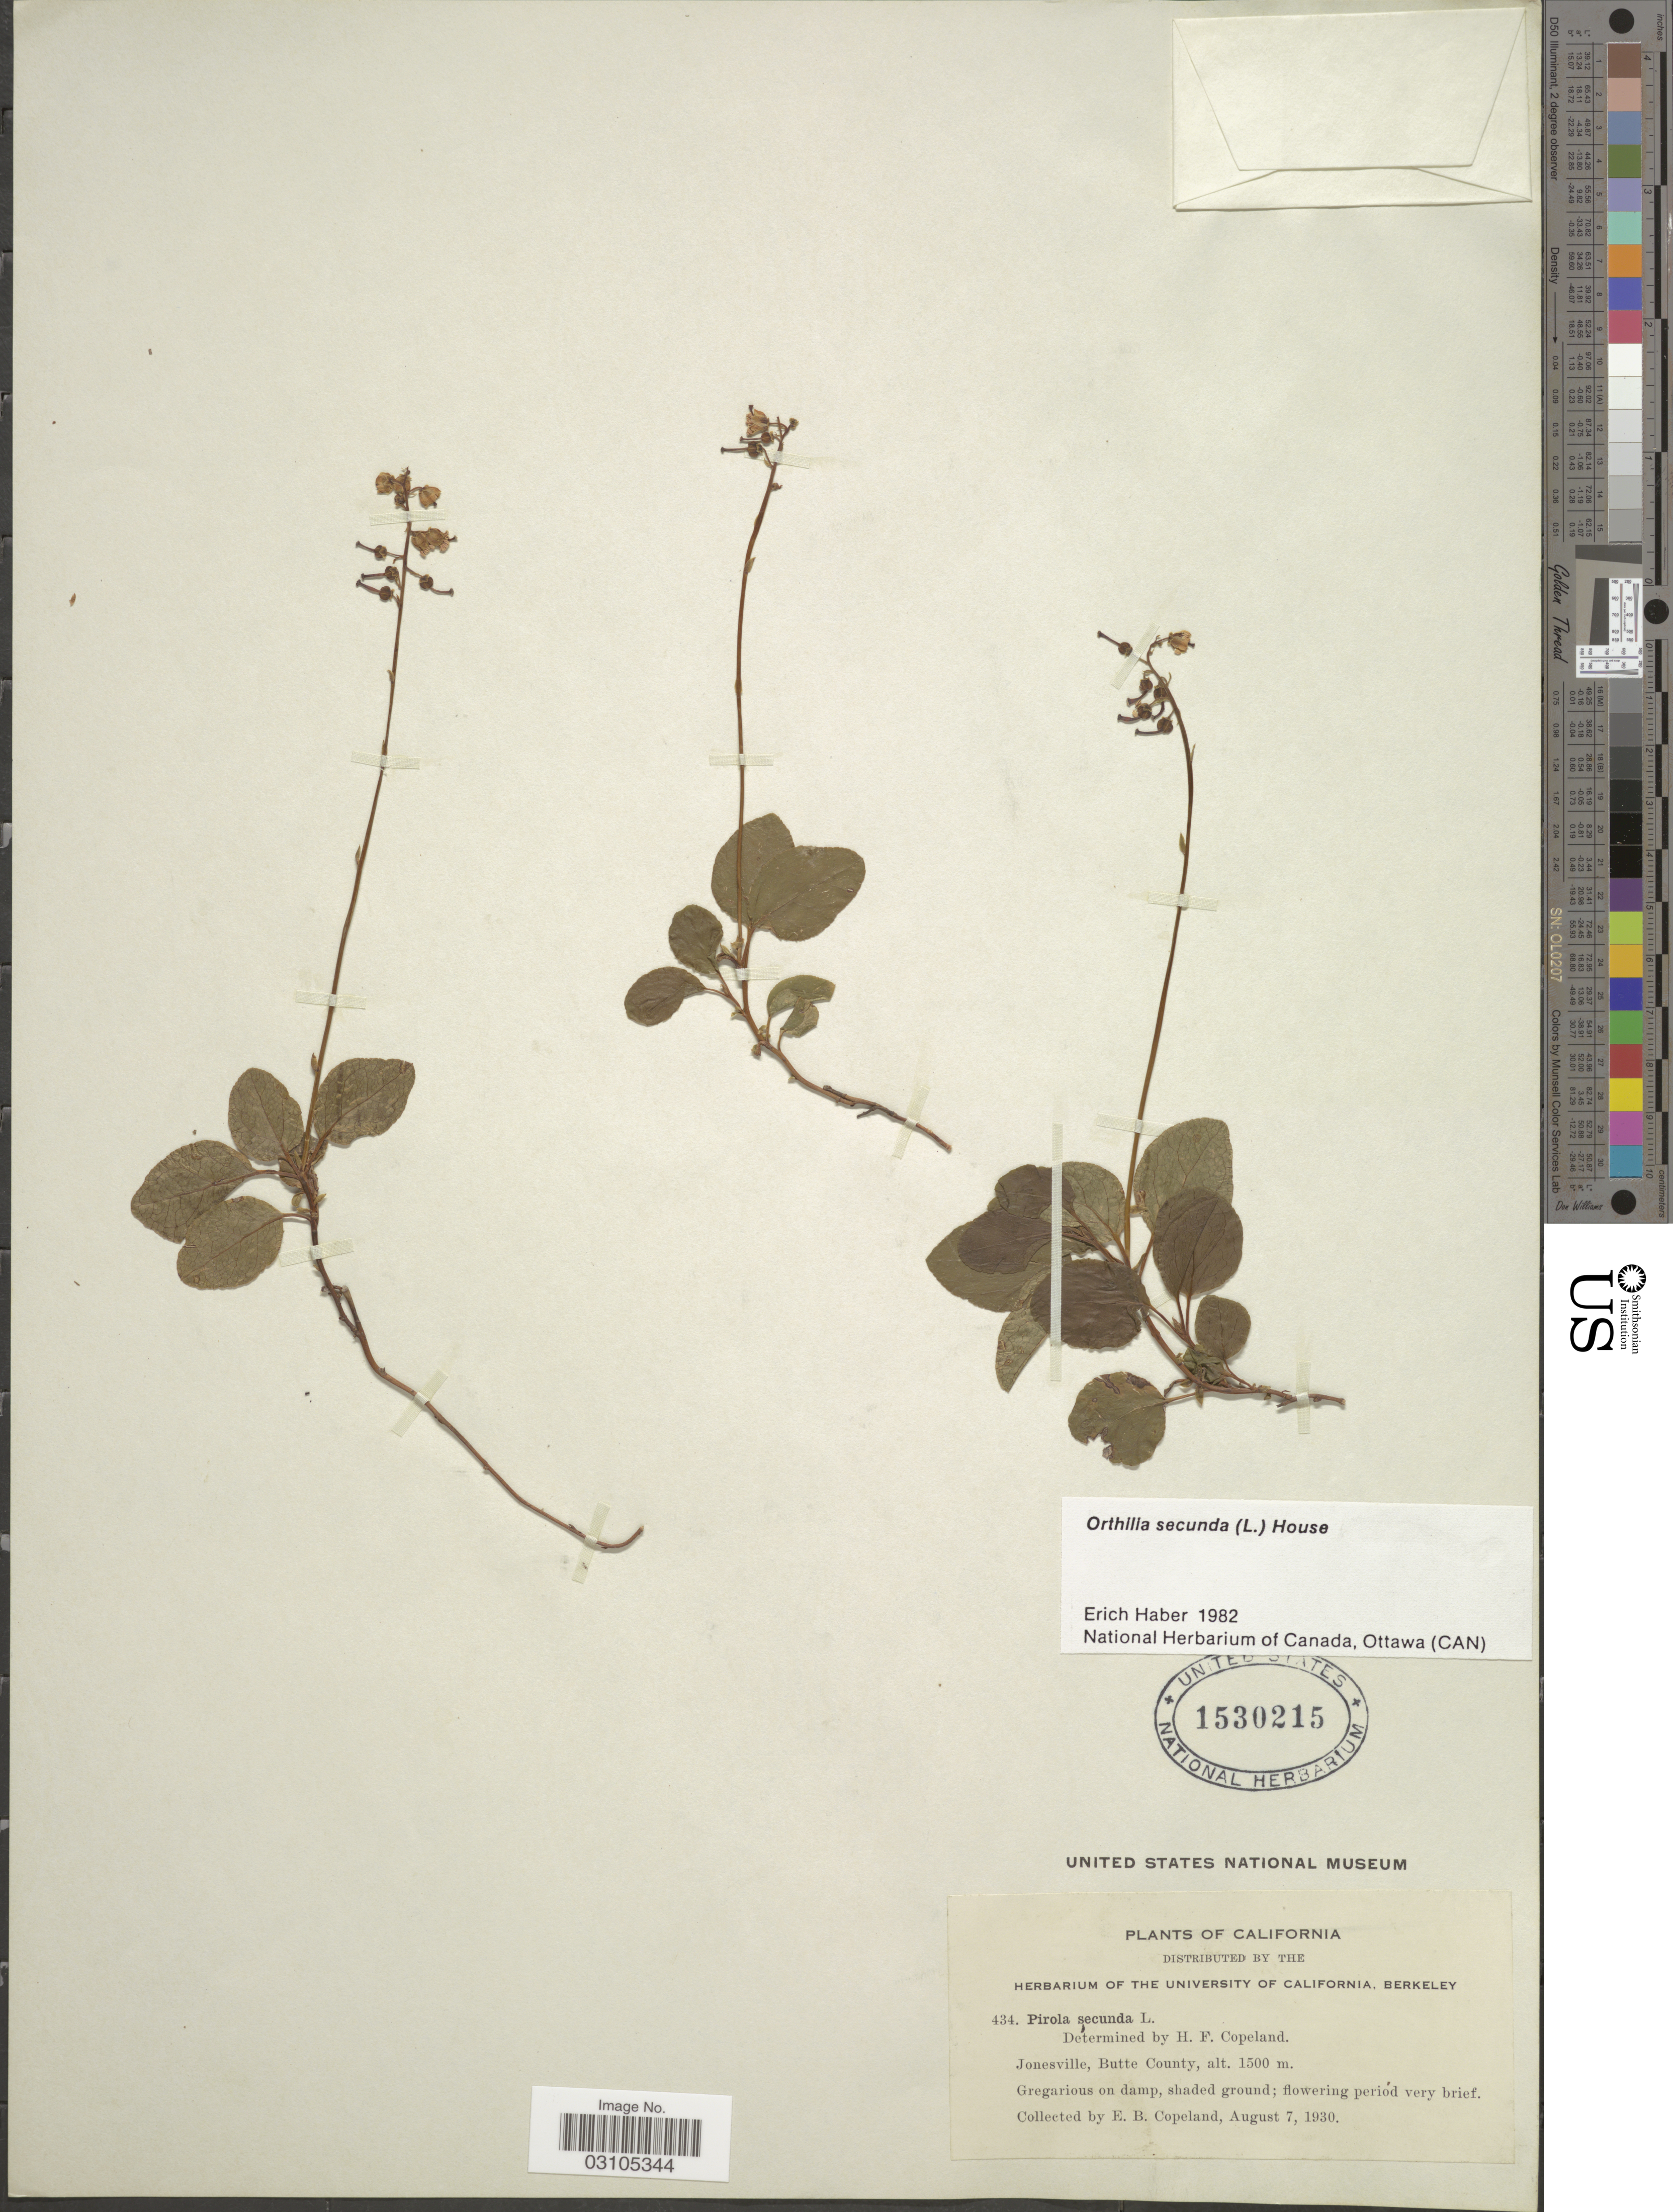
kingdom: Plantae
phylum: Tracheophyta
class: Magnoliopsida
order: Ericales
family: Ericaceae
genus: Orthilia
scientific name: Orthilia secunda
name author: (L.) House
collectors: E. B. Copeland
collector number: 434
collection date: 1930-08-07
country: United States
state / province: California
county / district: Butte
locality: Jonesville, Butte County.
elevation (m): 1500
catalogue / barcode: US 1530215